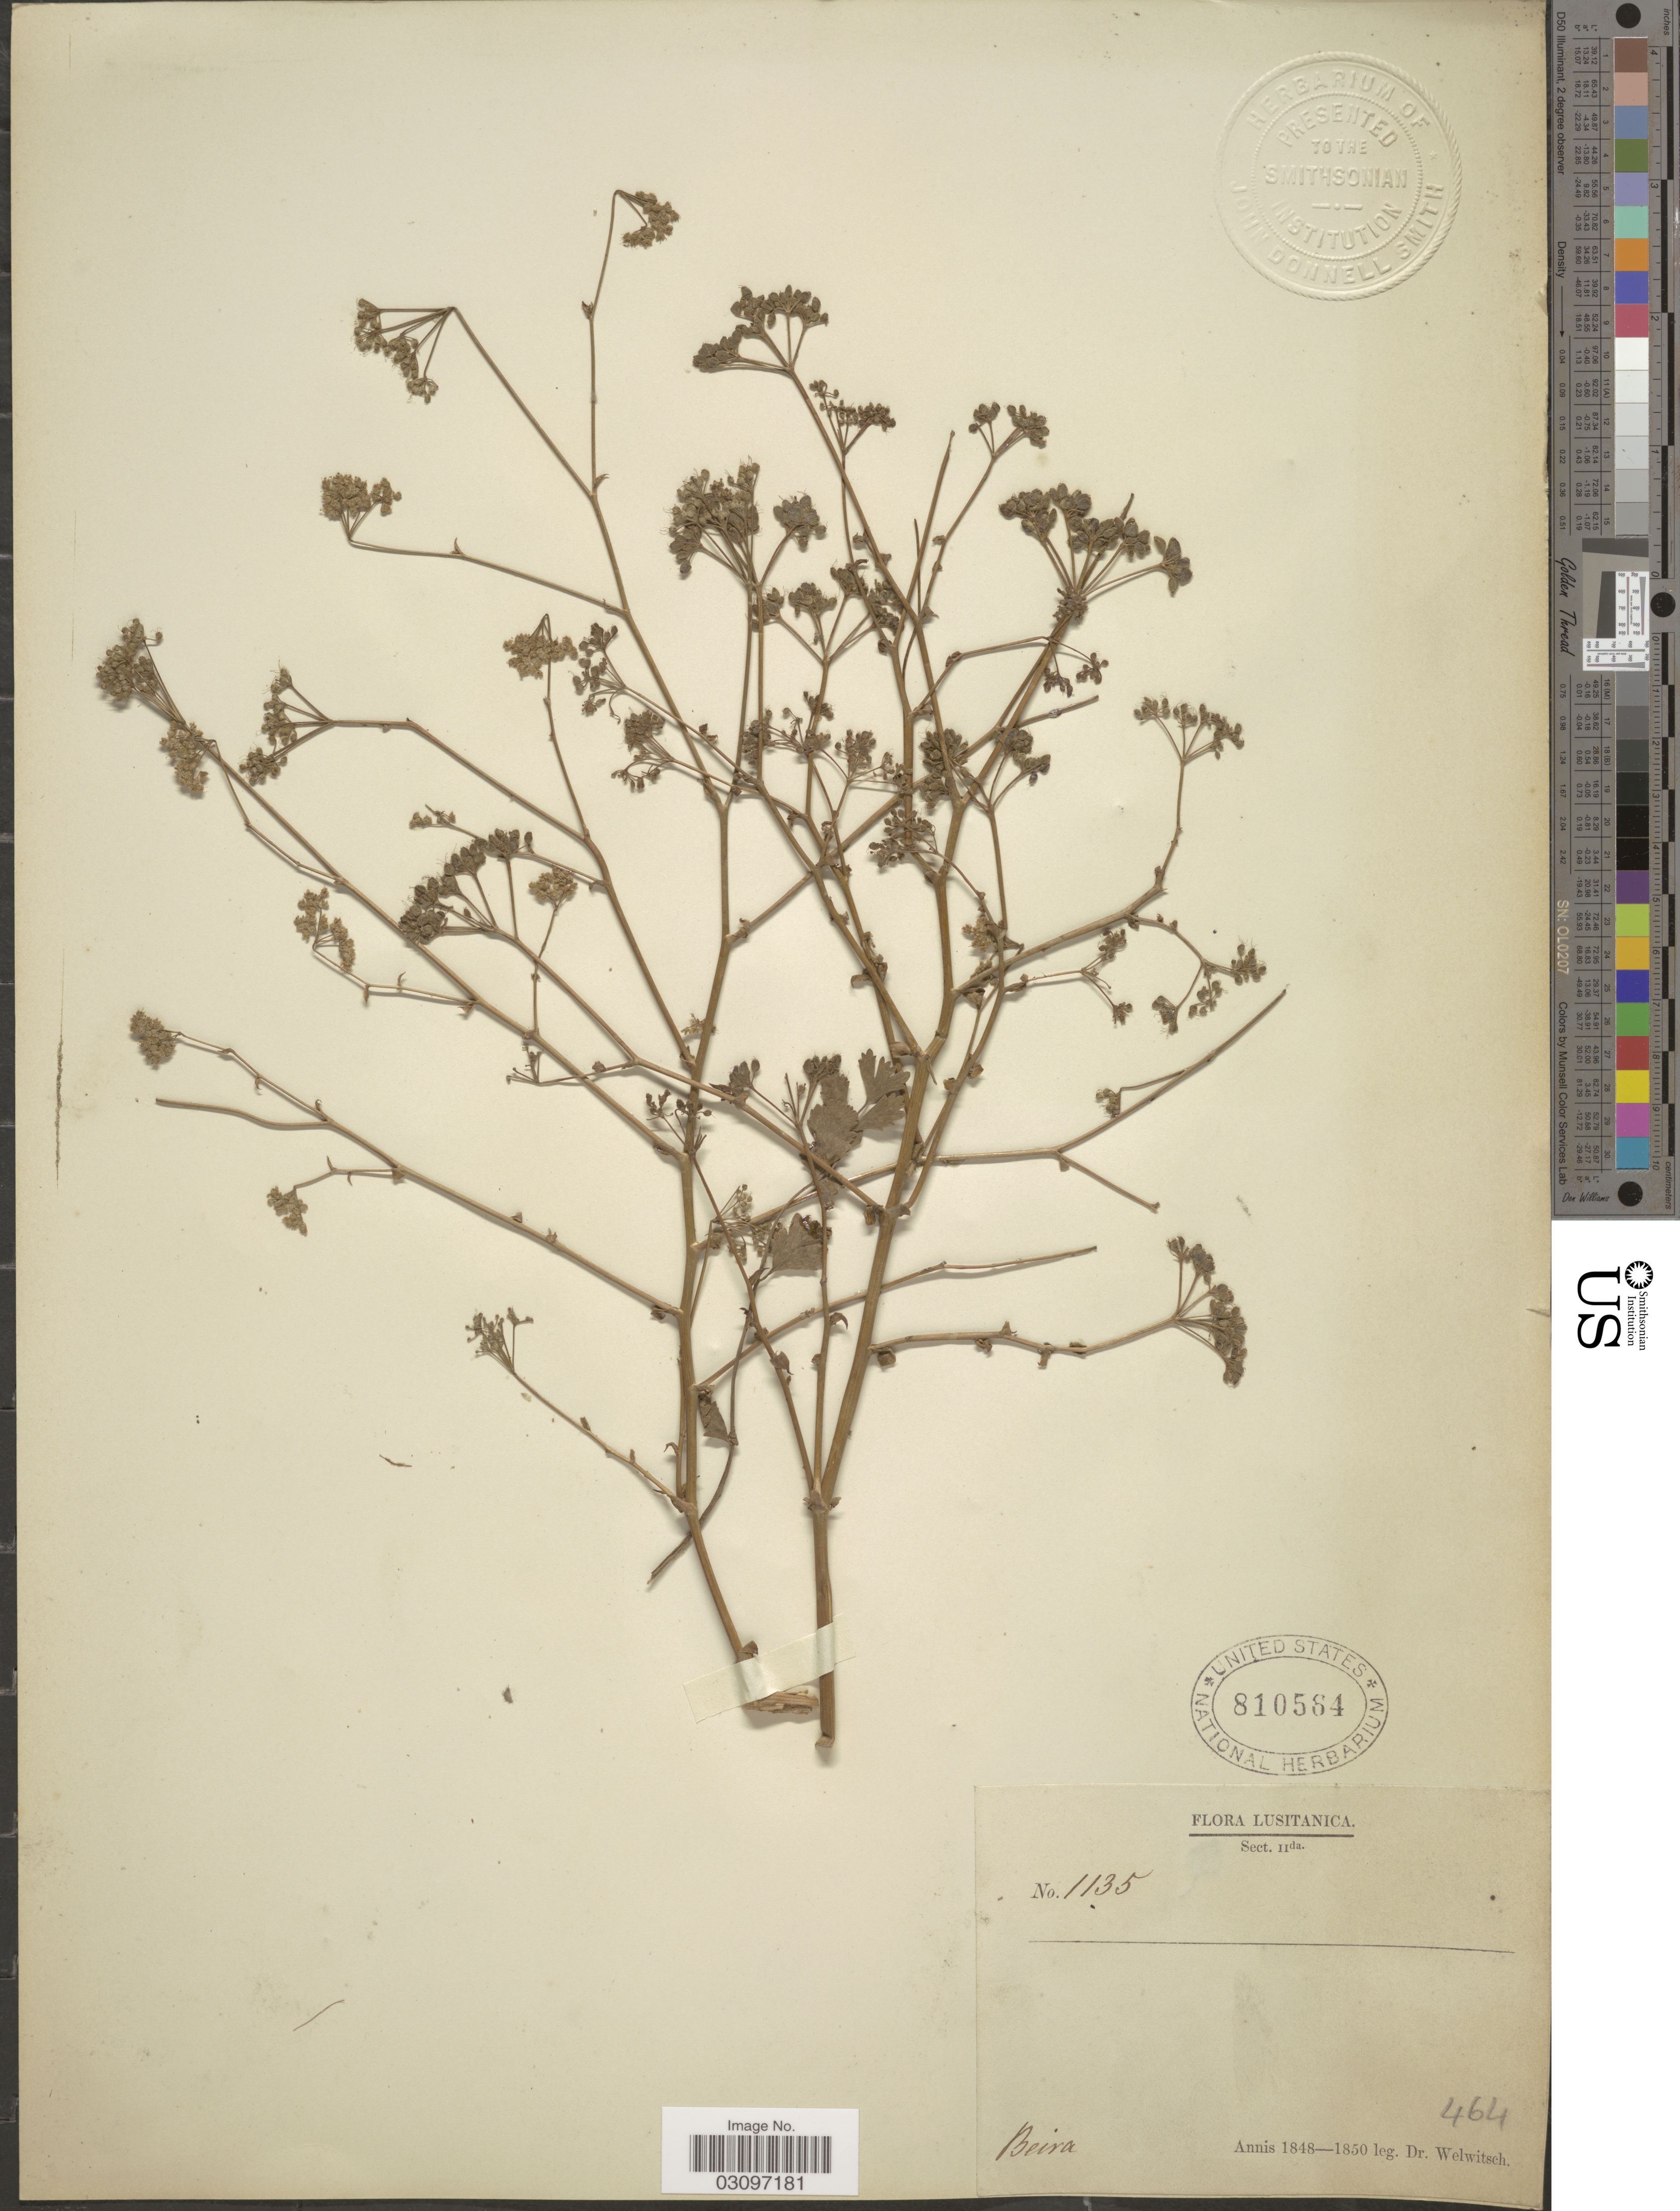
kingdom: Plantae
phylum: Tracheophyta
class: Magnoliopsida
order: Apiales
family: Apiaceae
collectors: -. Welwitsch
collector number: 1135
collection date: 1848/1850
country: Portugal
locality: Lusitanica. Beira.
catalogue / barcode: US 810584